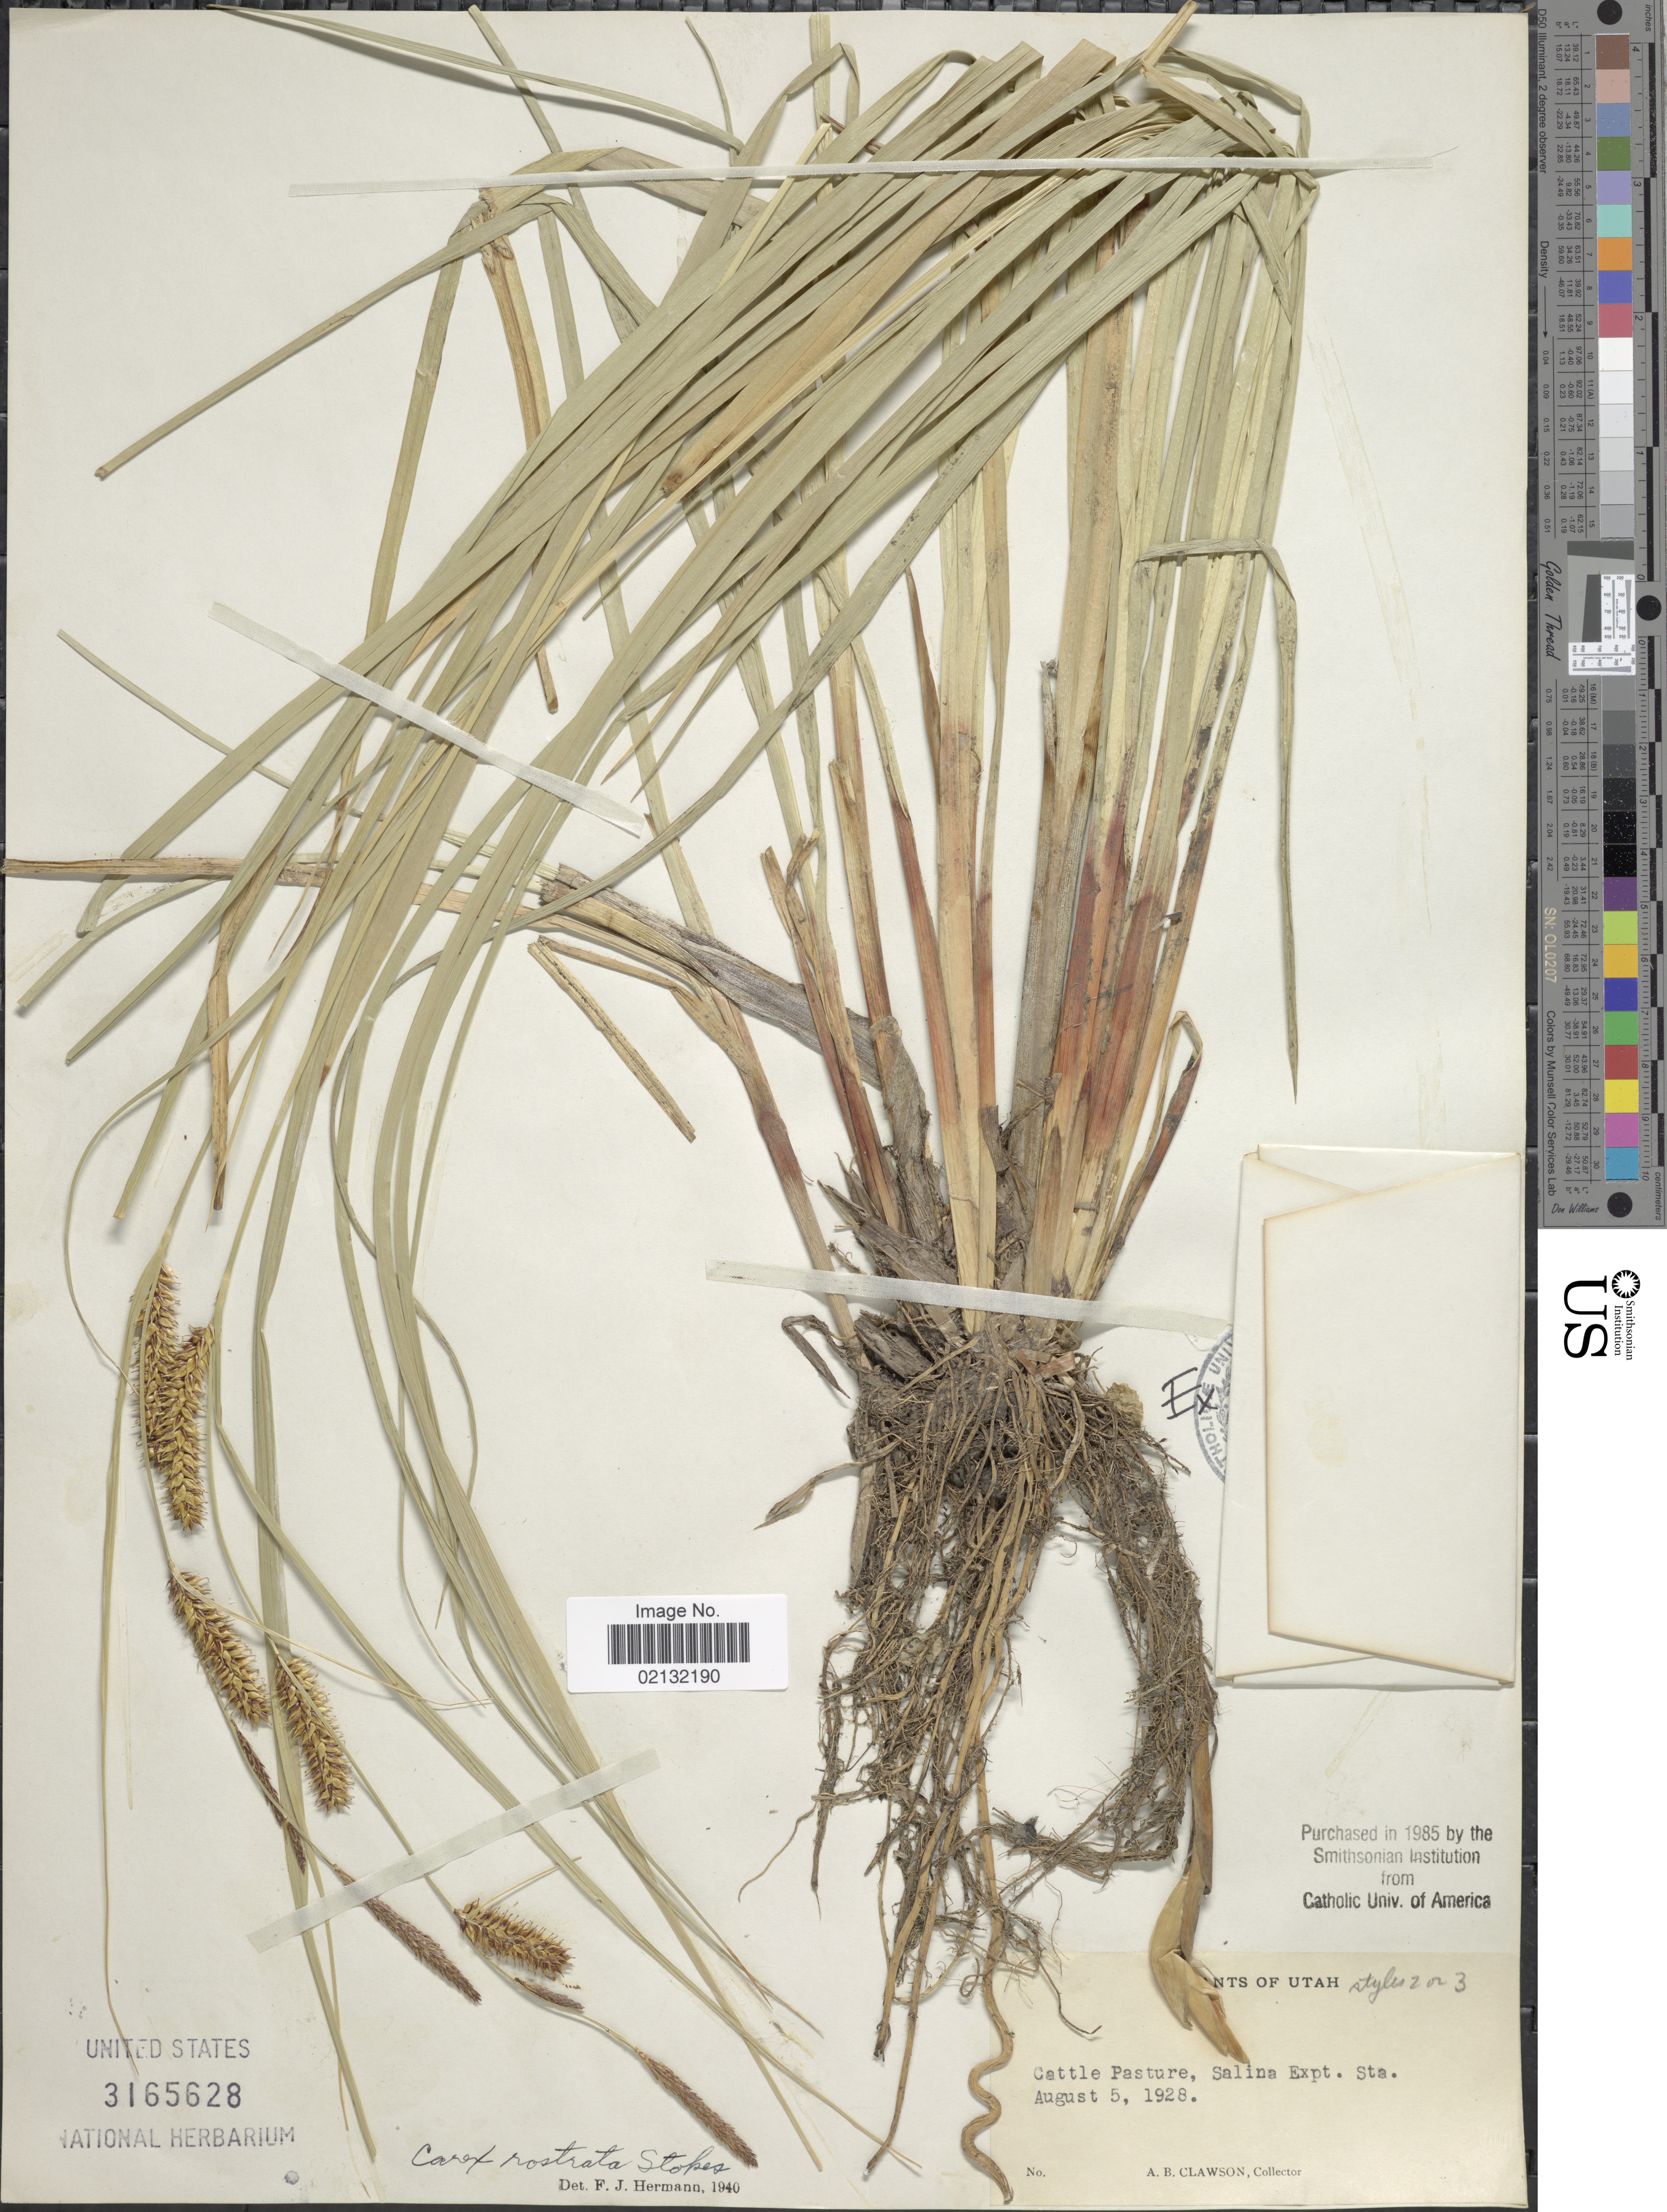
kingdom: Plantae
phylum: Tracheophyta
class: Liliopsida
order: Poales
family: Cyperaceae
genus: Carex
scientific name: Carex rostrata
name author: Stokes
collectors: A. Clawson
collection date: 1928-08-05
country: United States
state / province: Utah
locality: Cattle Pasture, Saline Expt. Sta.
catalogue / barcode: US 3165628